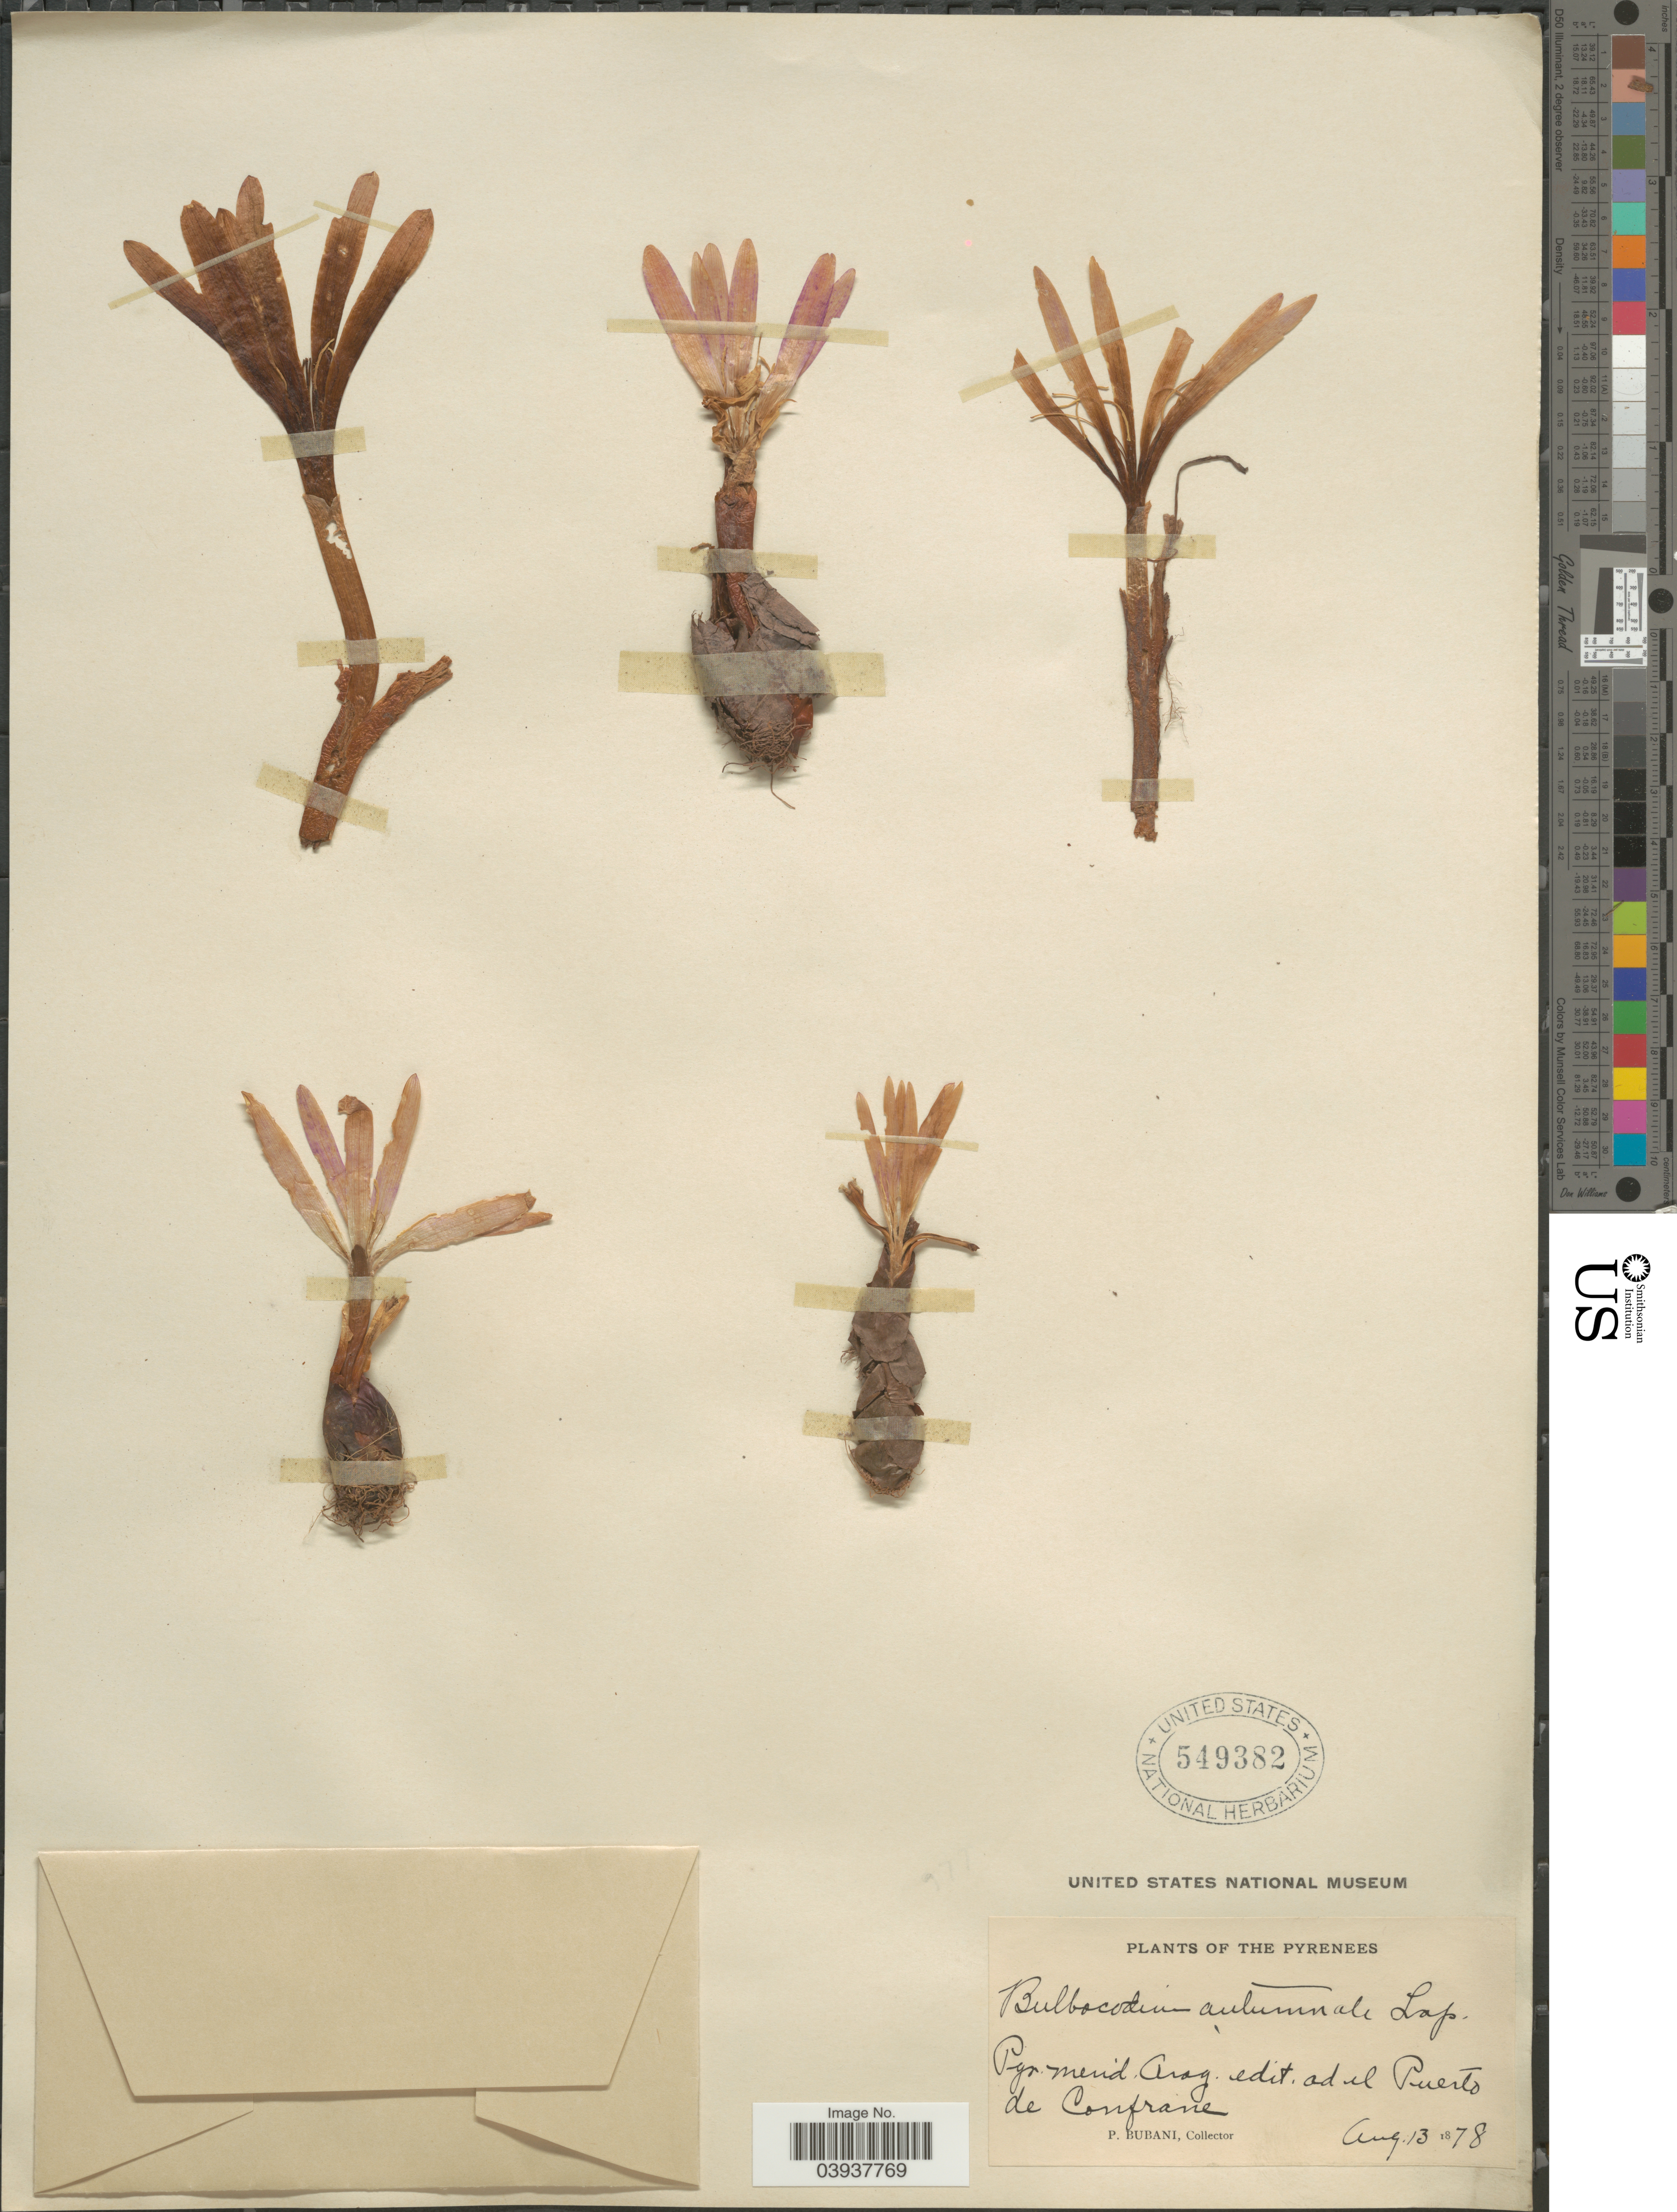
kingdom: Plantae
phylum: Tracheophyta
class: Liliopsida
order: Liliales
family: Colchicaceae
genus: Colchicum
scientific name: Colchicum autumnale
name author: L.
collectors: P. Bubani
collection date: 1878-08-13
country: Spain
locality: Pyrenees. Pyr. merid. Arag. edit. ad el Puerto de Confrane.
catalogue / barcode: US 549382